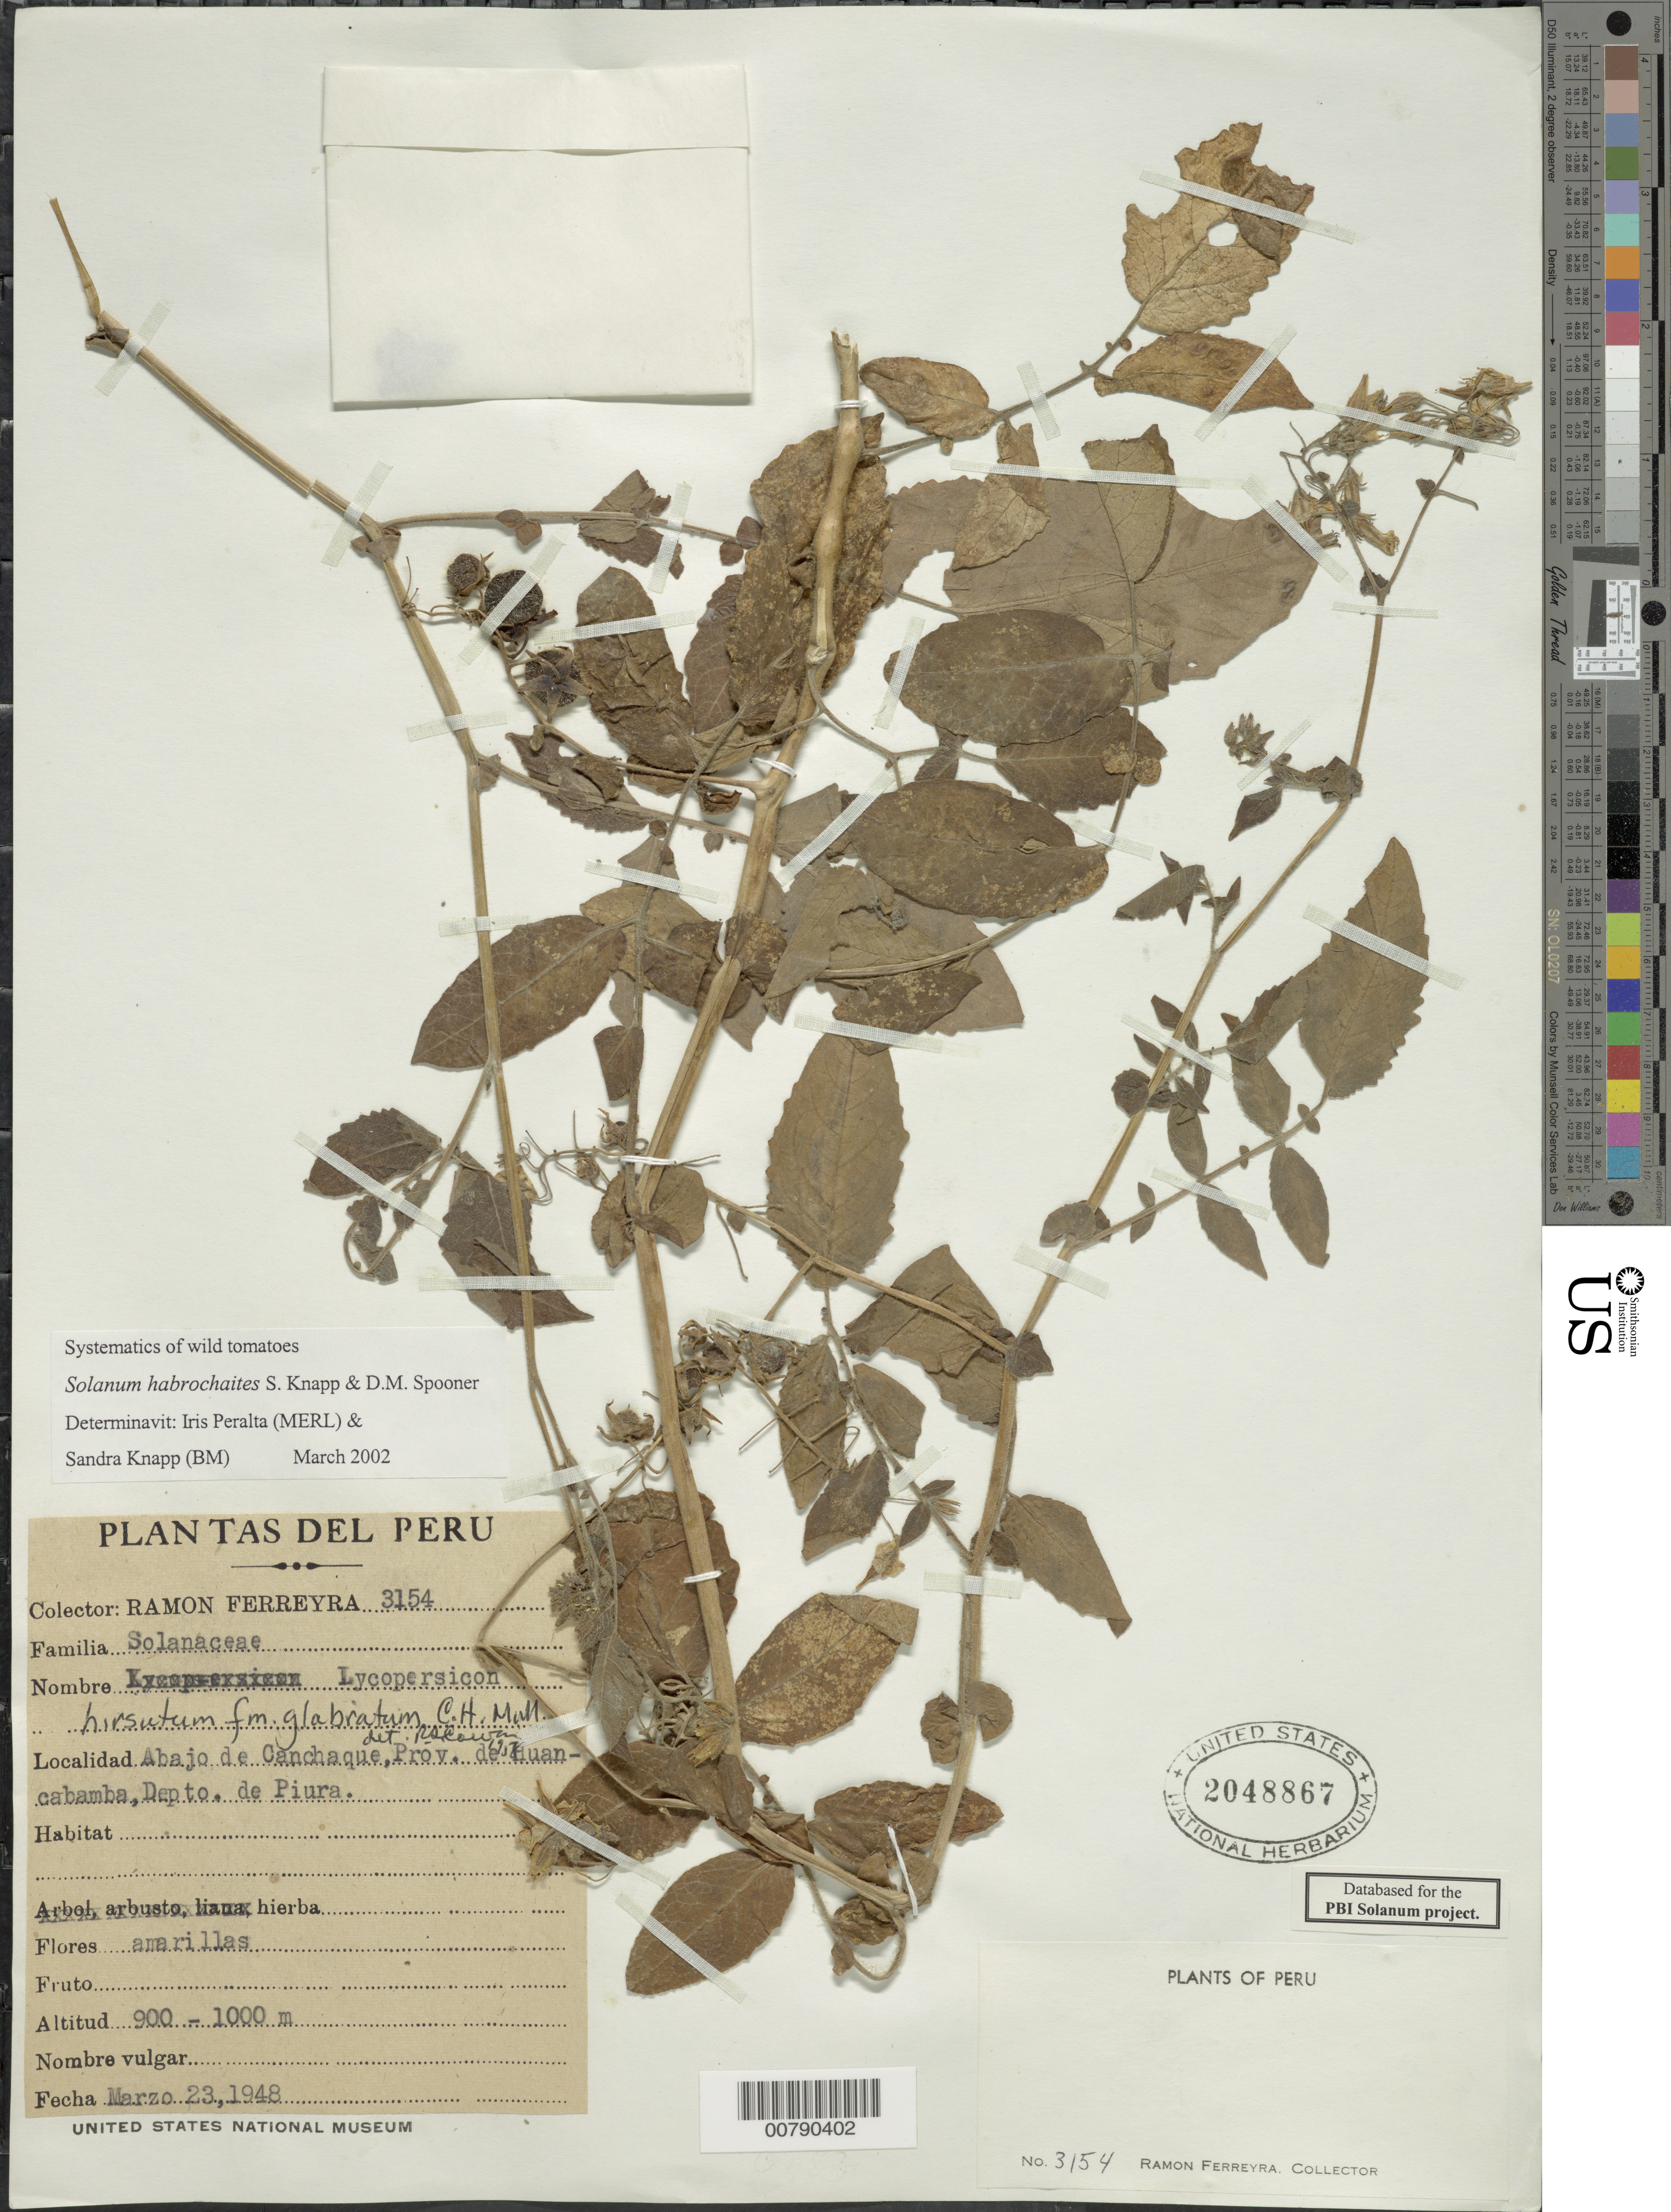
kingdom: Plantae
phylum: Tracheophyta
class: Magnoliopsida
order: Solanales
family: Solanaceae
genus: Solanum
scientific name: Solanum habrochaites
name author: S. Knapp & D.M. Spooner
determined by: Peralta, Iris E.; Knapp, S. D.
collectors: R. A. Ferreyra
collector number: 3154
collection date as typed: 23 Mar 1948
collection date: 1948-03-23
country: Peru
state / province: Piura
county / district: Huancabamba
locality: abajo de Canchaque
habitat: falda de cerro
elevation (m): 900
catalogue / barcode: US 2048867